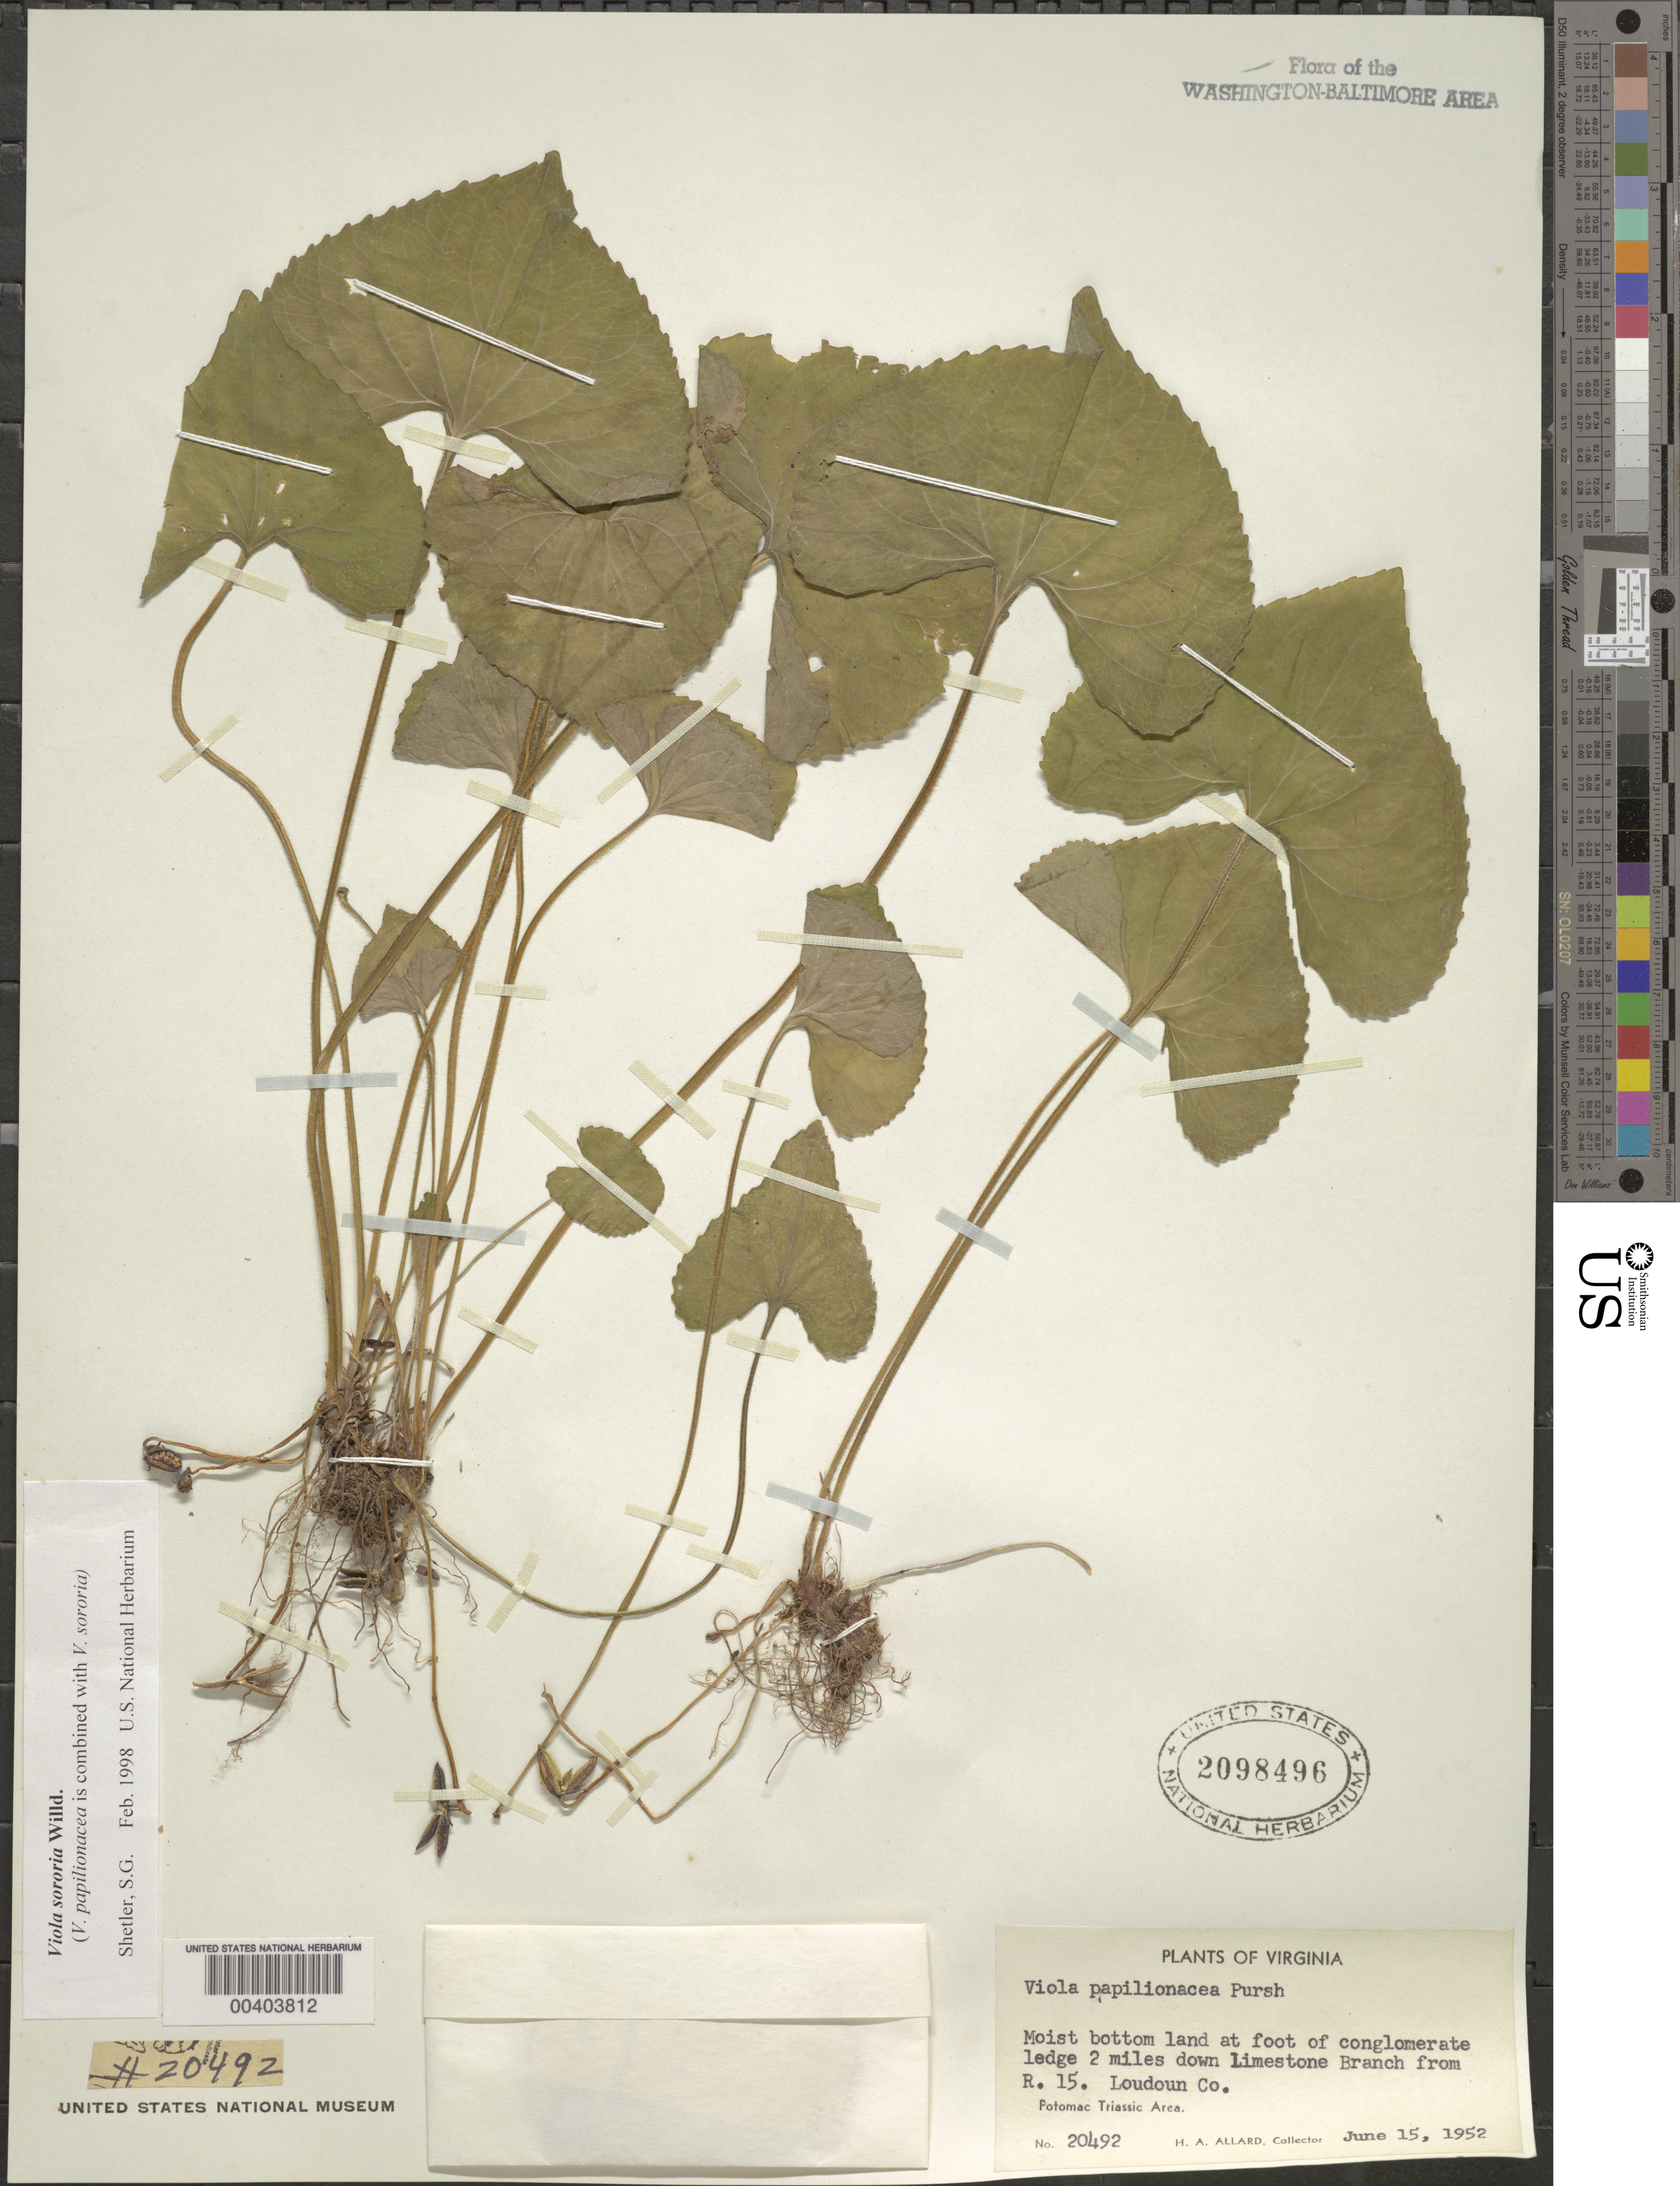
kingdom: Plantae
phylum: Tracheophyta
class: Magnoliopsida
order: Malpighiales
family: Violaceae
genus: Viola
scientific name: Viola sororia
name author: Willd.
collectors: H. A. Allard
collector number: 20492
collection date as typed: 15 Jun 1952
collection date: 1952-06-15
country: United States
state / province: Virginia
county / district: Loudoun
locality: Downstream from Route 15 on Limestone Branch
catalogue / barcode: US 2098496